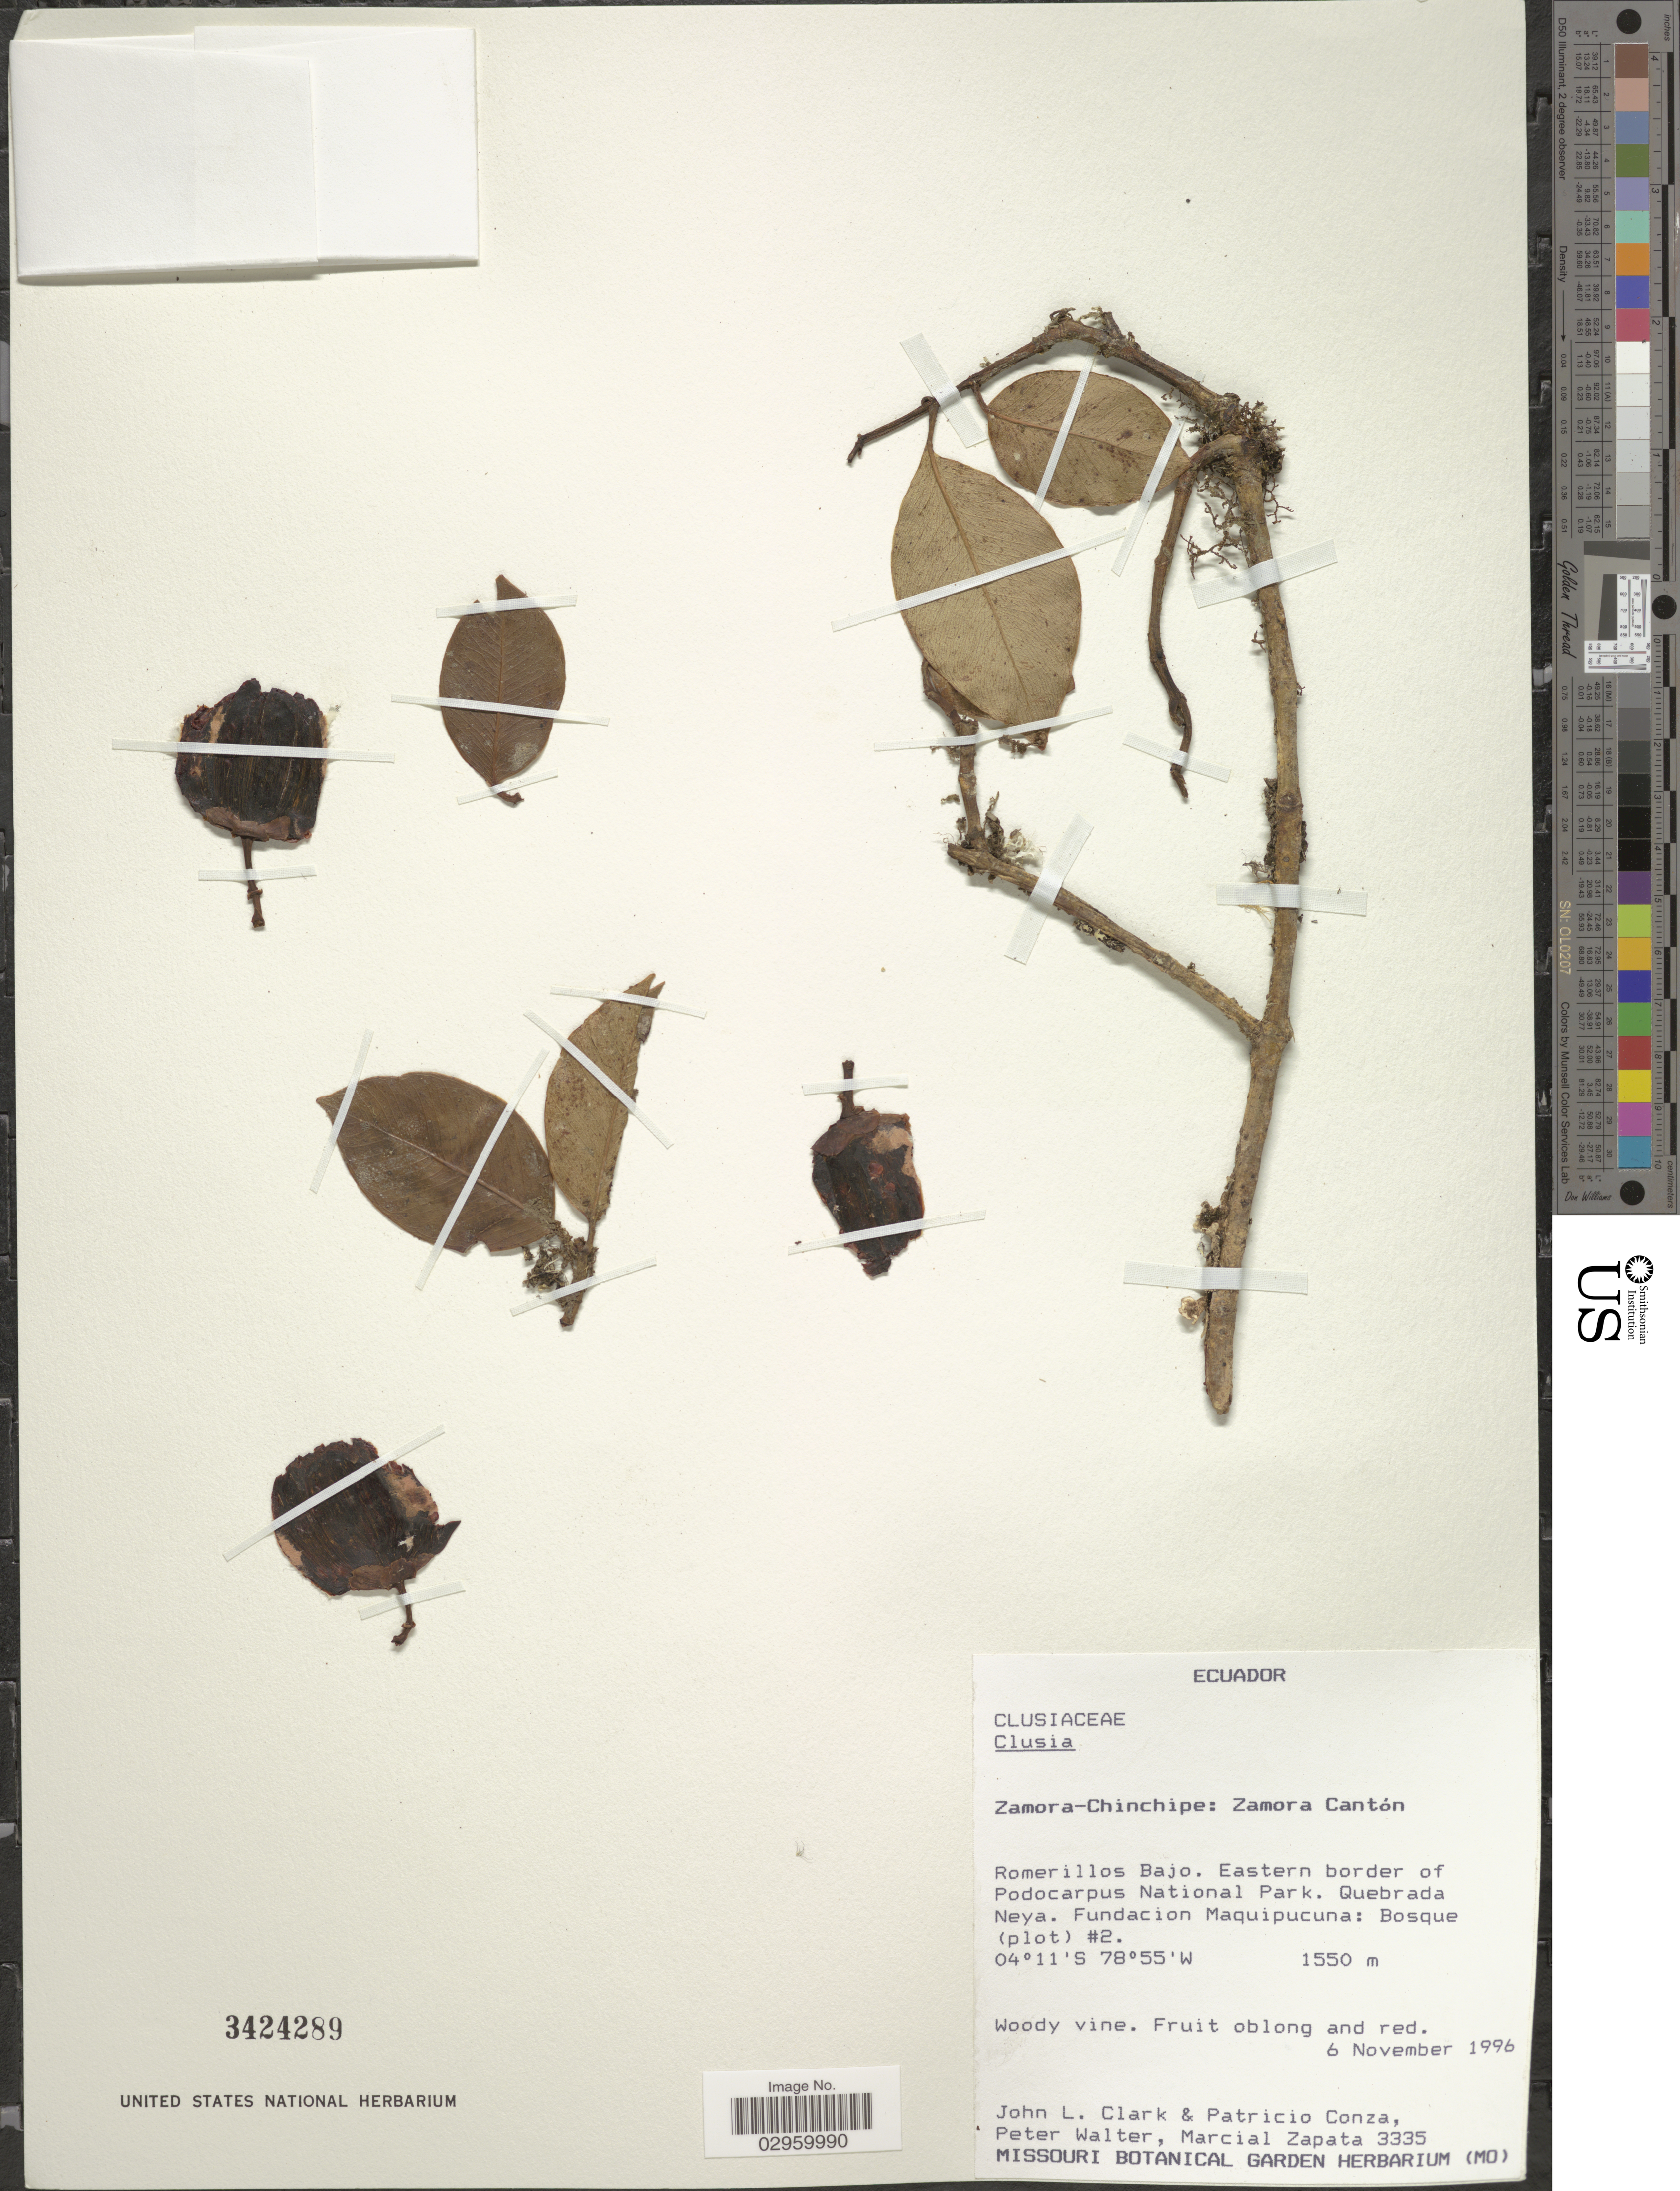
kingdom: Plantae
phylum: Tracheophyta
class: Magnoliopsida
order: Malpighiales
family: Clusiaceae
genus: Clusia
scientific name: Clusia sp.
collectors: J. L. Clark, P. Conza, P. Walter & M. Zapata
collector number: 3335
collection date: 1996-11-06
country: Ecuador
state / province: Zamora-Chinchipe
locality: Zamora Cantón, Romerillos Bajo, Eastern border of Podocarpus National Park, Quebrada Neya, Fundacion Maquipucuna: Bosque (plot) #2.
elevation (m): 1550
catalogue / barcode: US 3424289